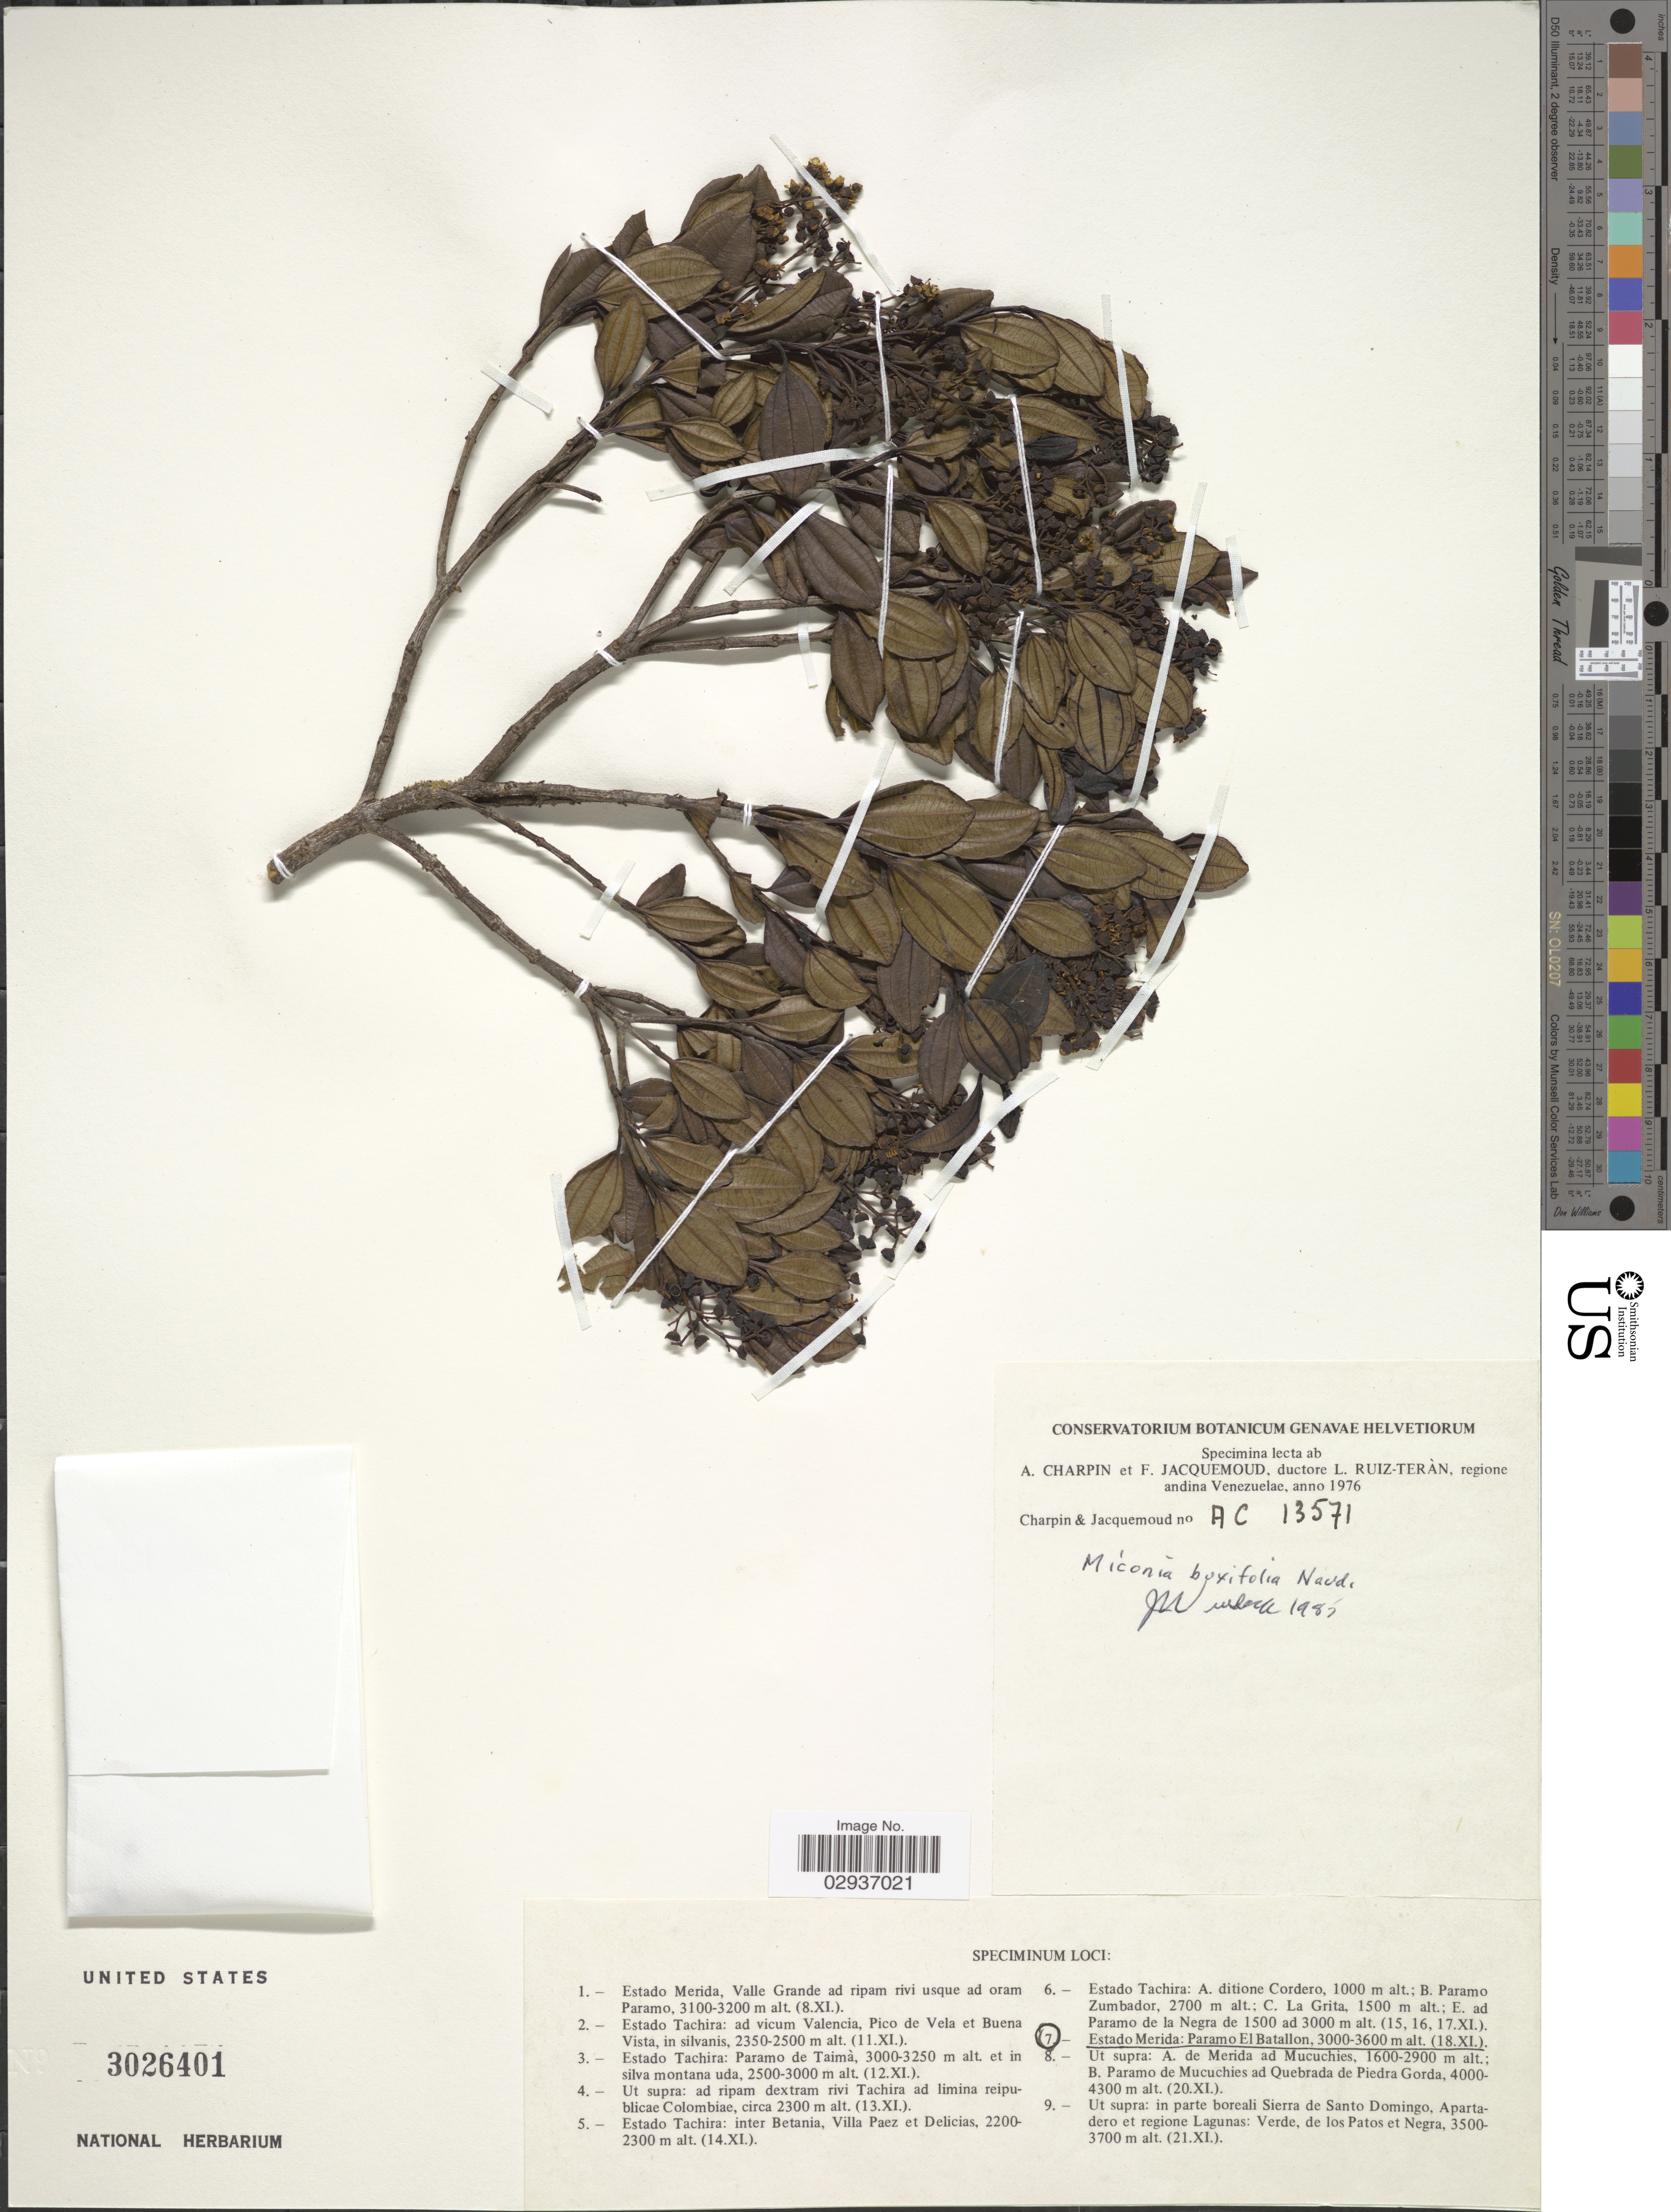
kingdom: Plantae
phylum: Tracheophyta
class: Magnoliopsida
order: Myrtales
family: Melastomataceae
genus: Miconia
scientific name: Miconia buxifolia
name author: Naudin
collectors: A. Charpin & F. Jacquemoud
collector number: AC13571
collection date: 1976-11-18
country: Venezuela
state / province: Mérida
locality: Estado Merida: Paramo El Batallon.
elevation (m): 3000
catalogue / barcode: US 3026401